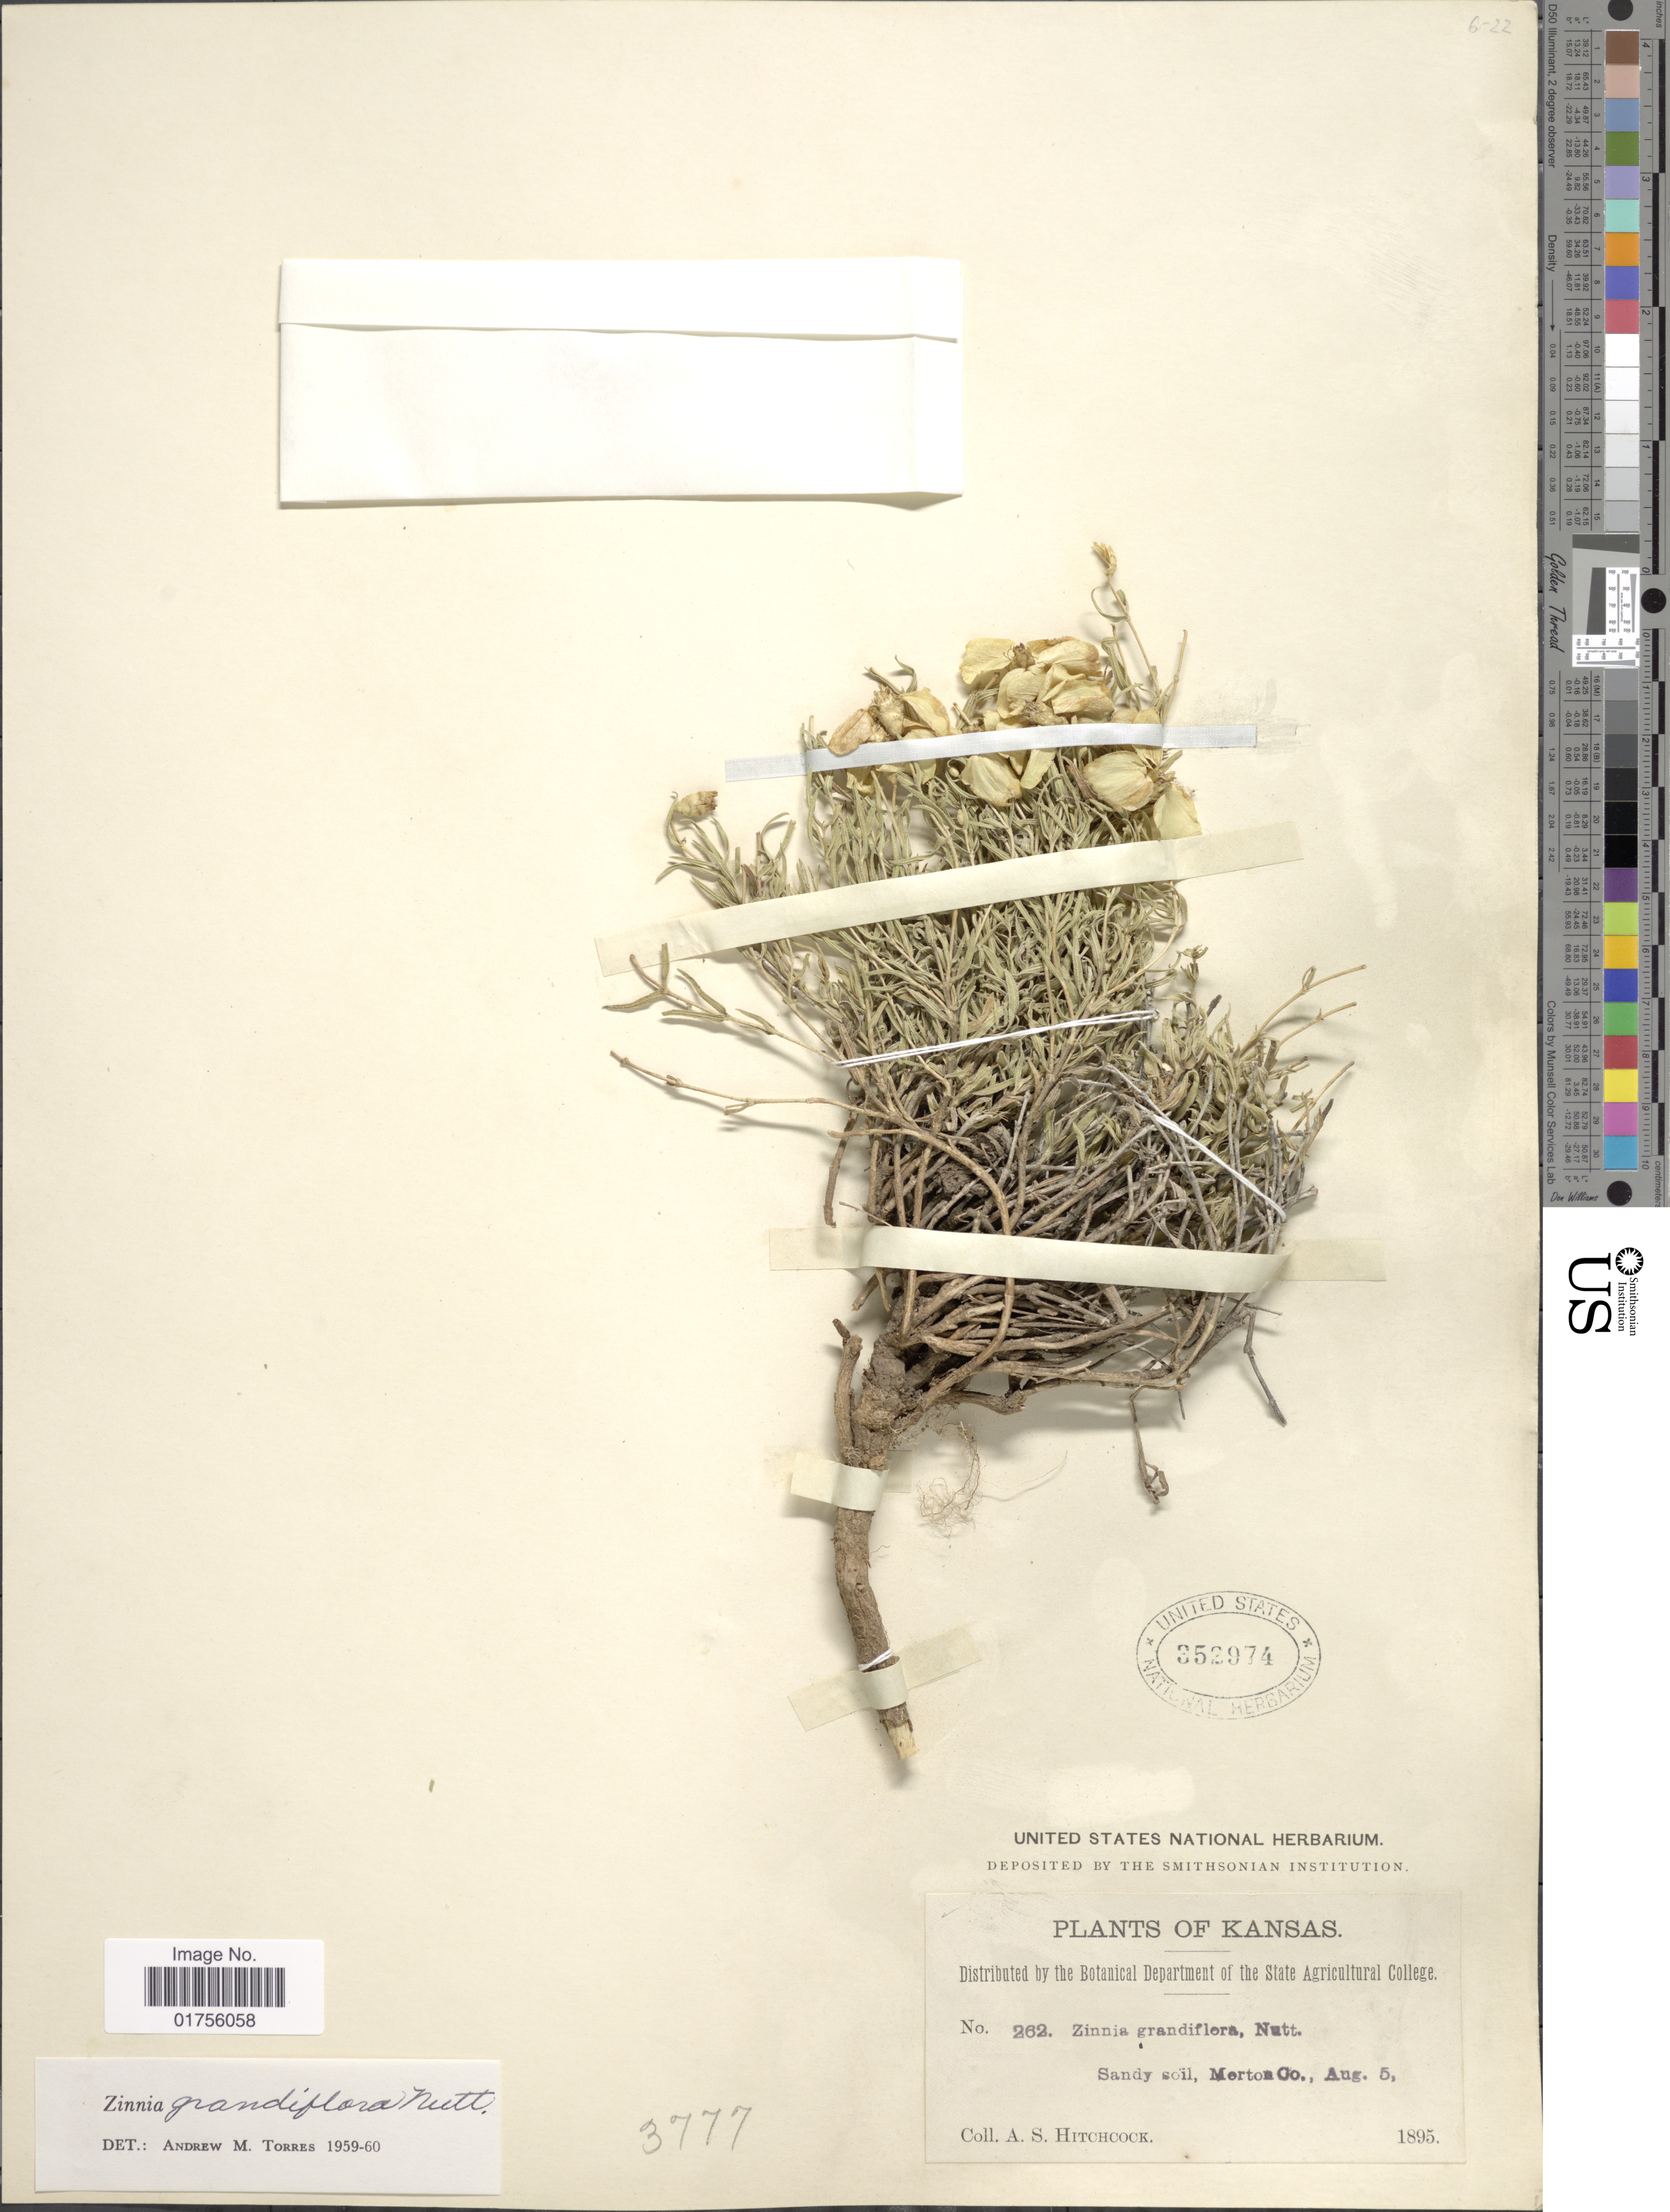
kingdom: Plantae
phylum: Tracheophyta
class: Magnoliopsida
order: Asterales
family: Asteraceae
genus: Zinnia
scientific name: Zinnia grandiflora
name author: Nutt.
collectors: A. S. Hitchcock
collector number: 262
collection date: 1895-08-05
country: United States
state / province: Kansas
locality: Sandy soil, Morton Co.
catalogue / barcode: US 352974